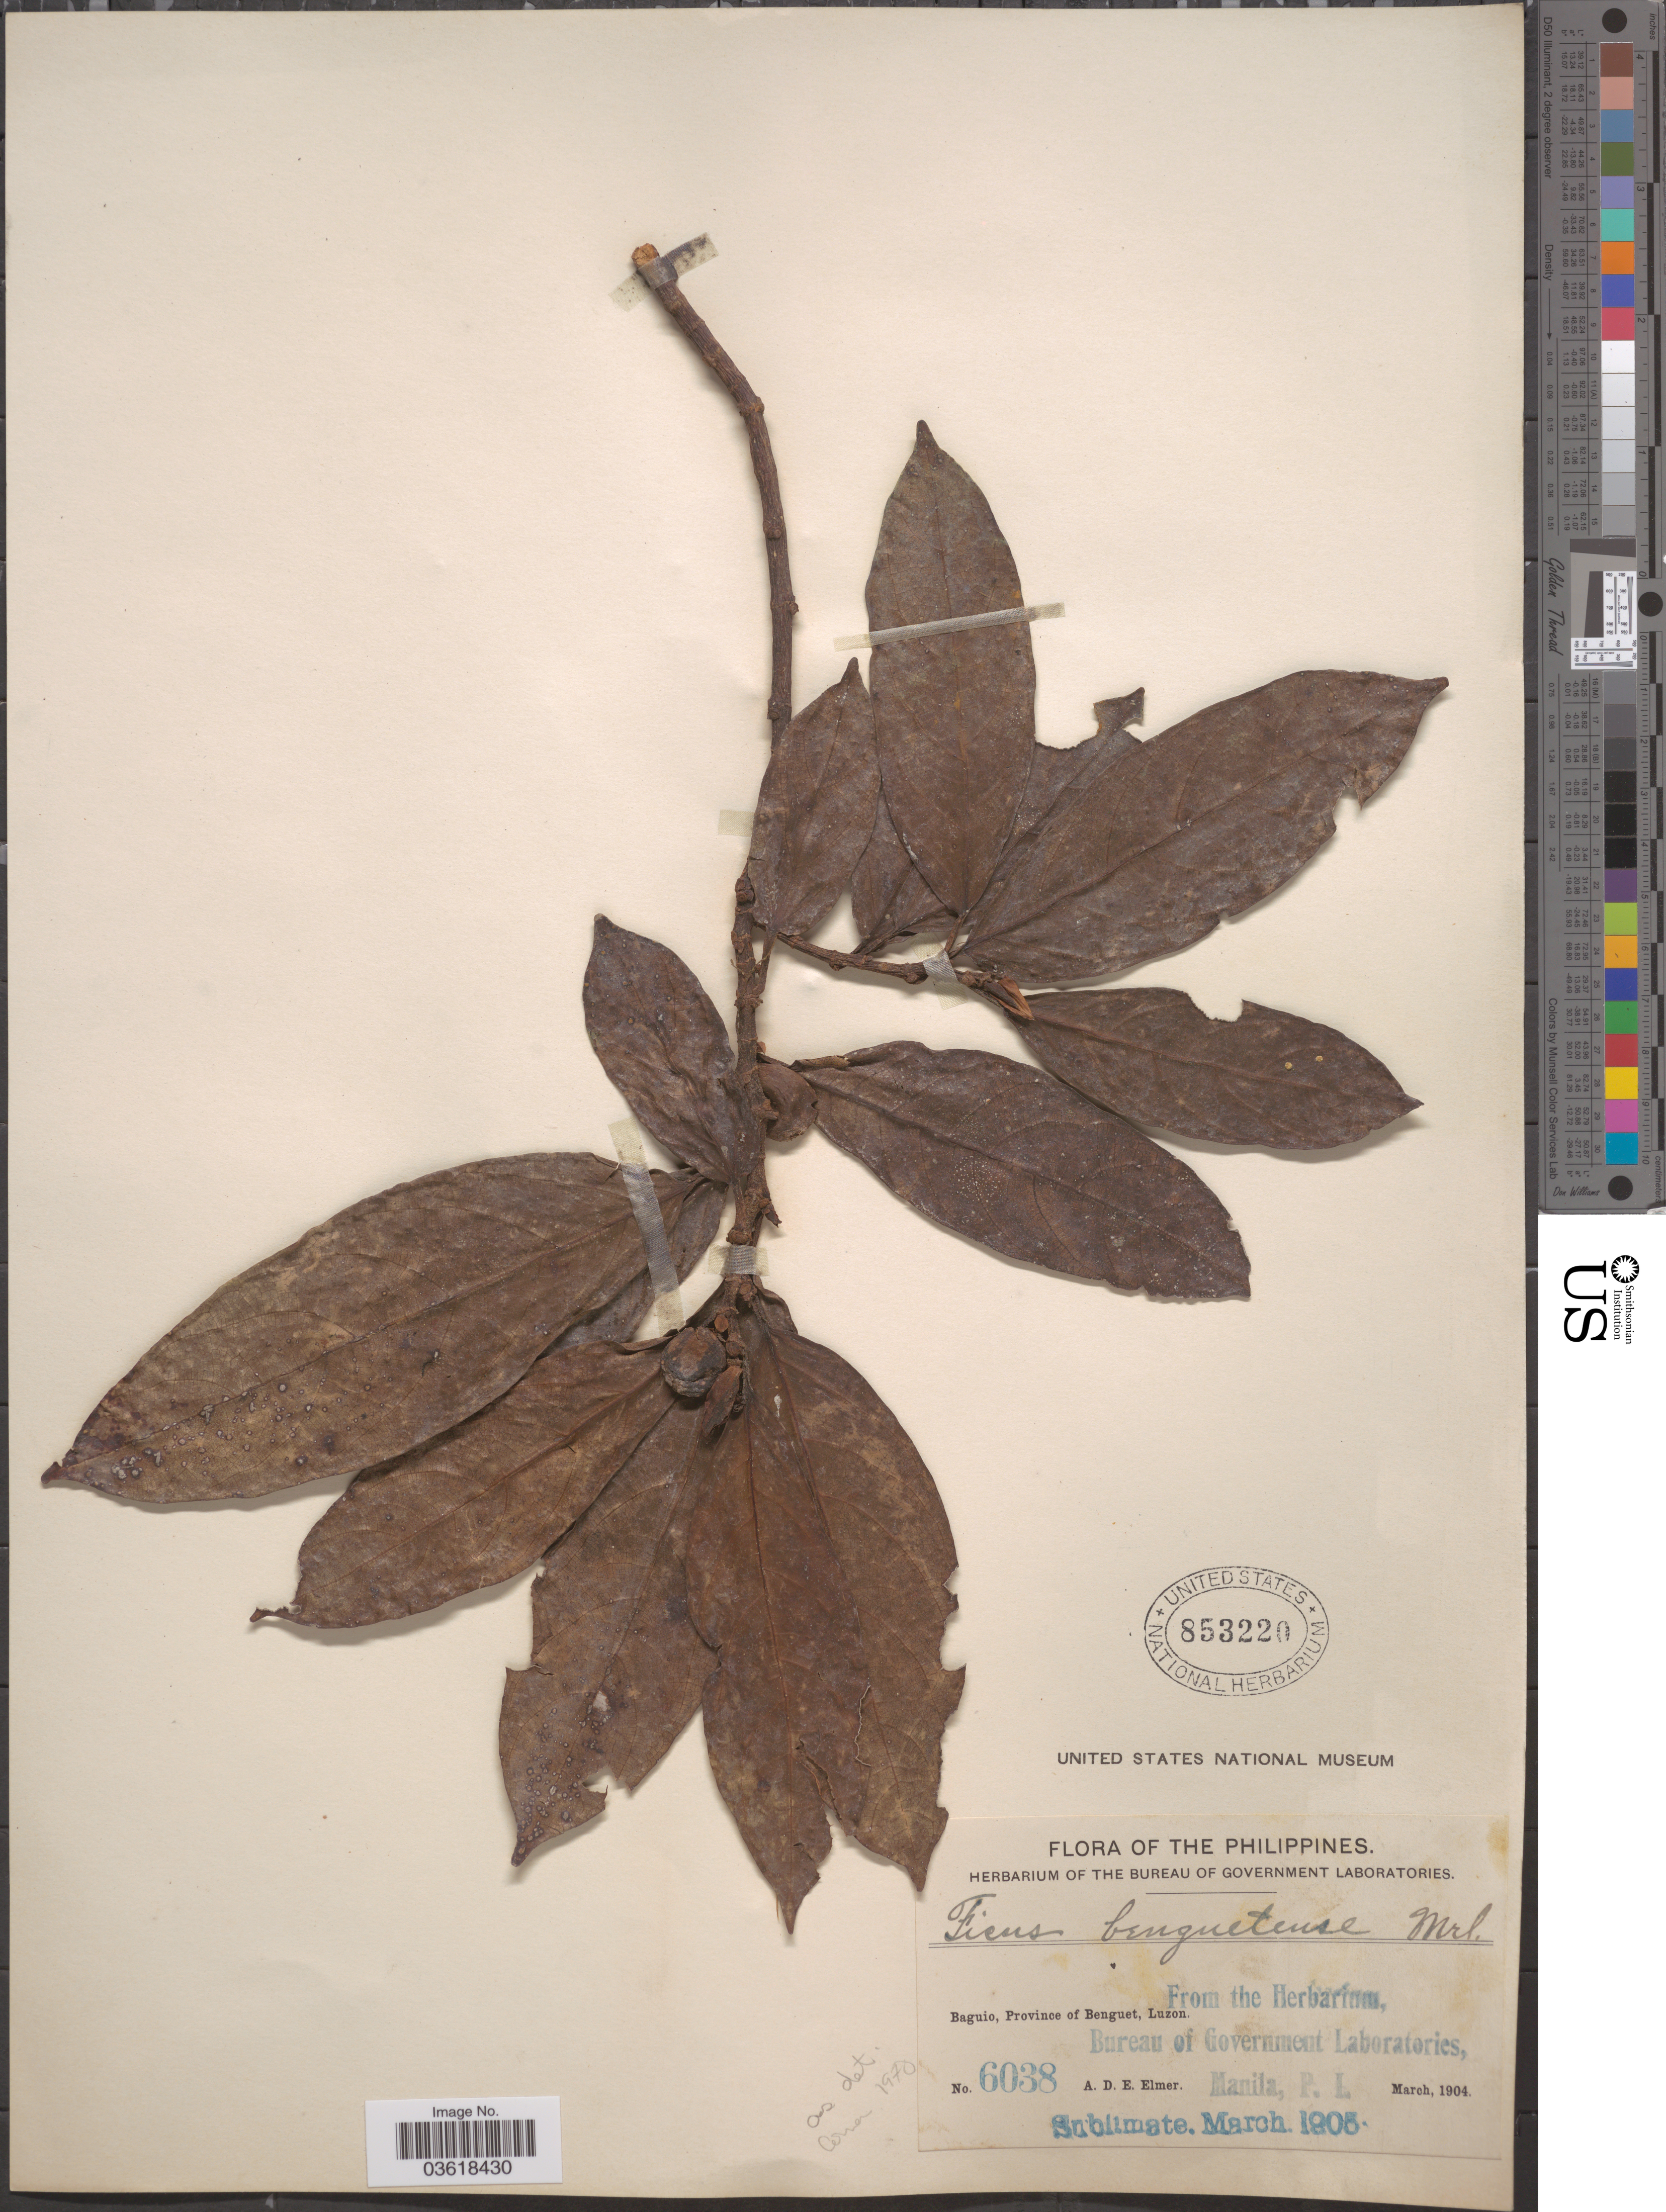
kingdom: Plantae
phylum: Tracheophyta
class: Magnoliopsida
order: Rosales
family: Moraceae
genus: Ficus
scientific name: Ficus benguetensis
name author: Merr.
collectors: A. D. E. Elmer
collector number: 6038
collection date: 1904-03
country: Philippines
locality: Baguio, Province of Benguet, Luzon.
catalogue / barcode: US 853220